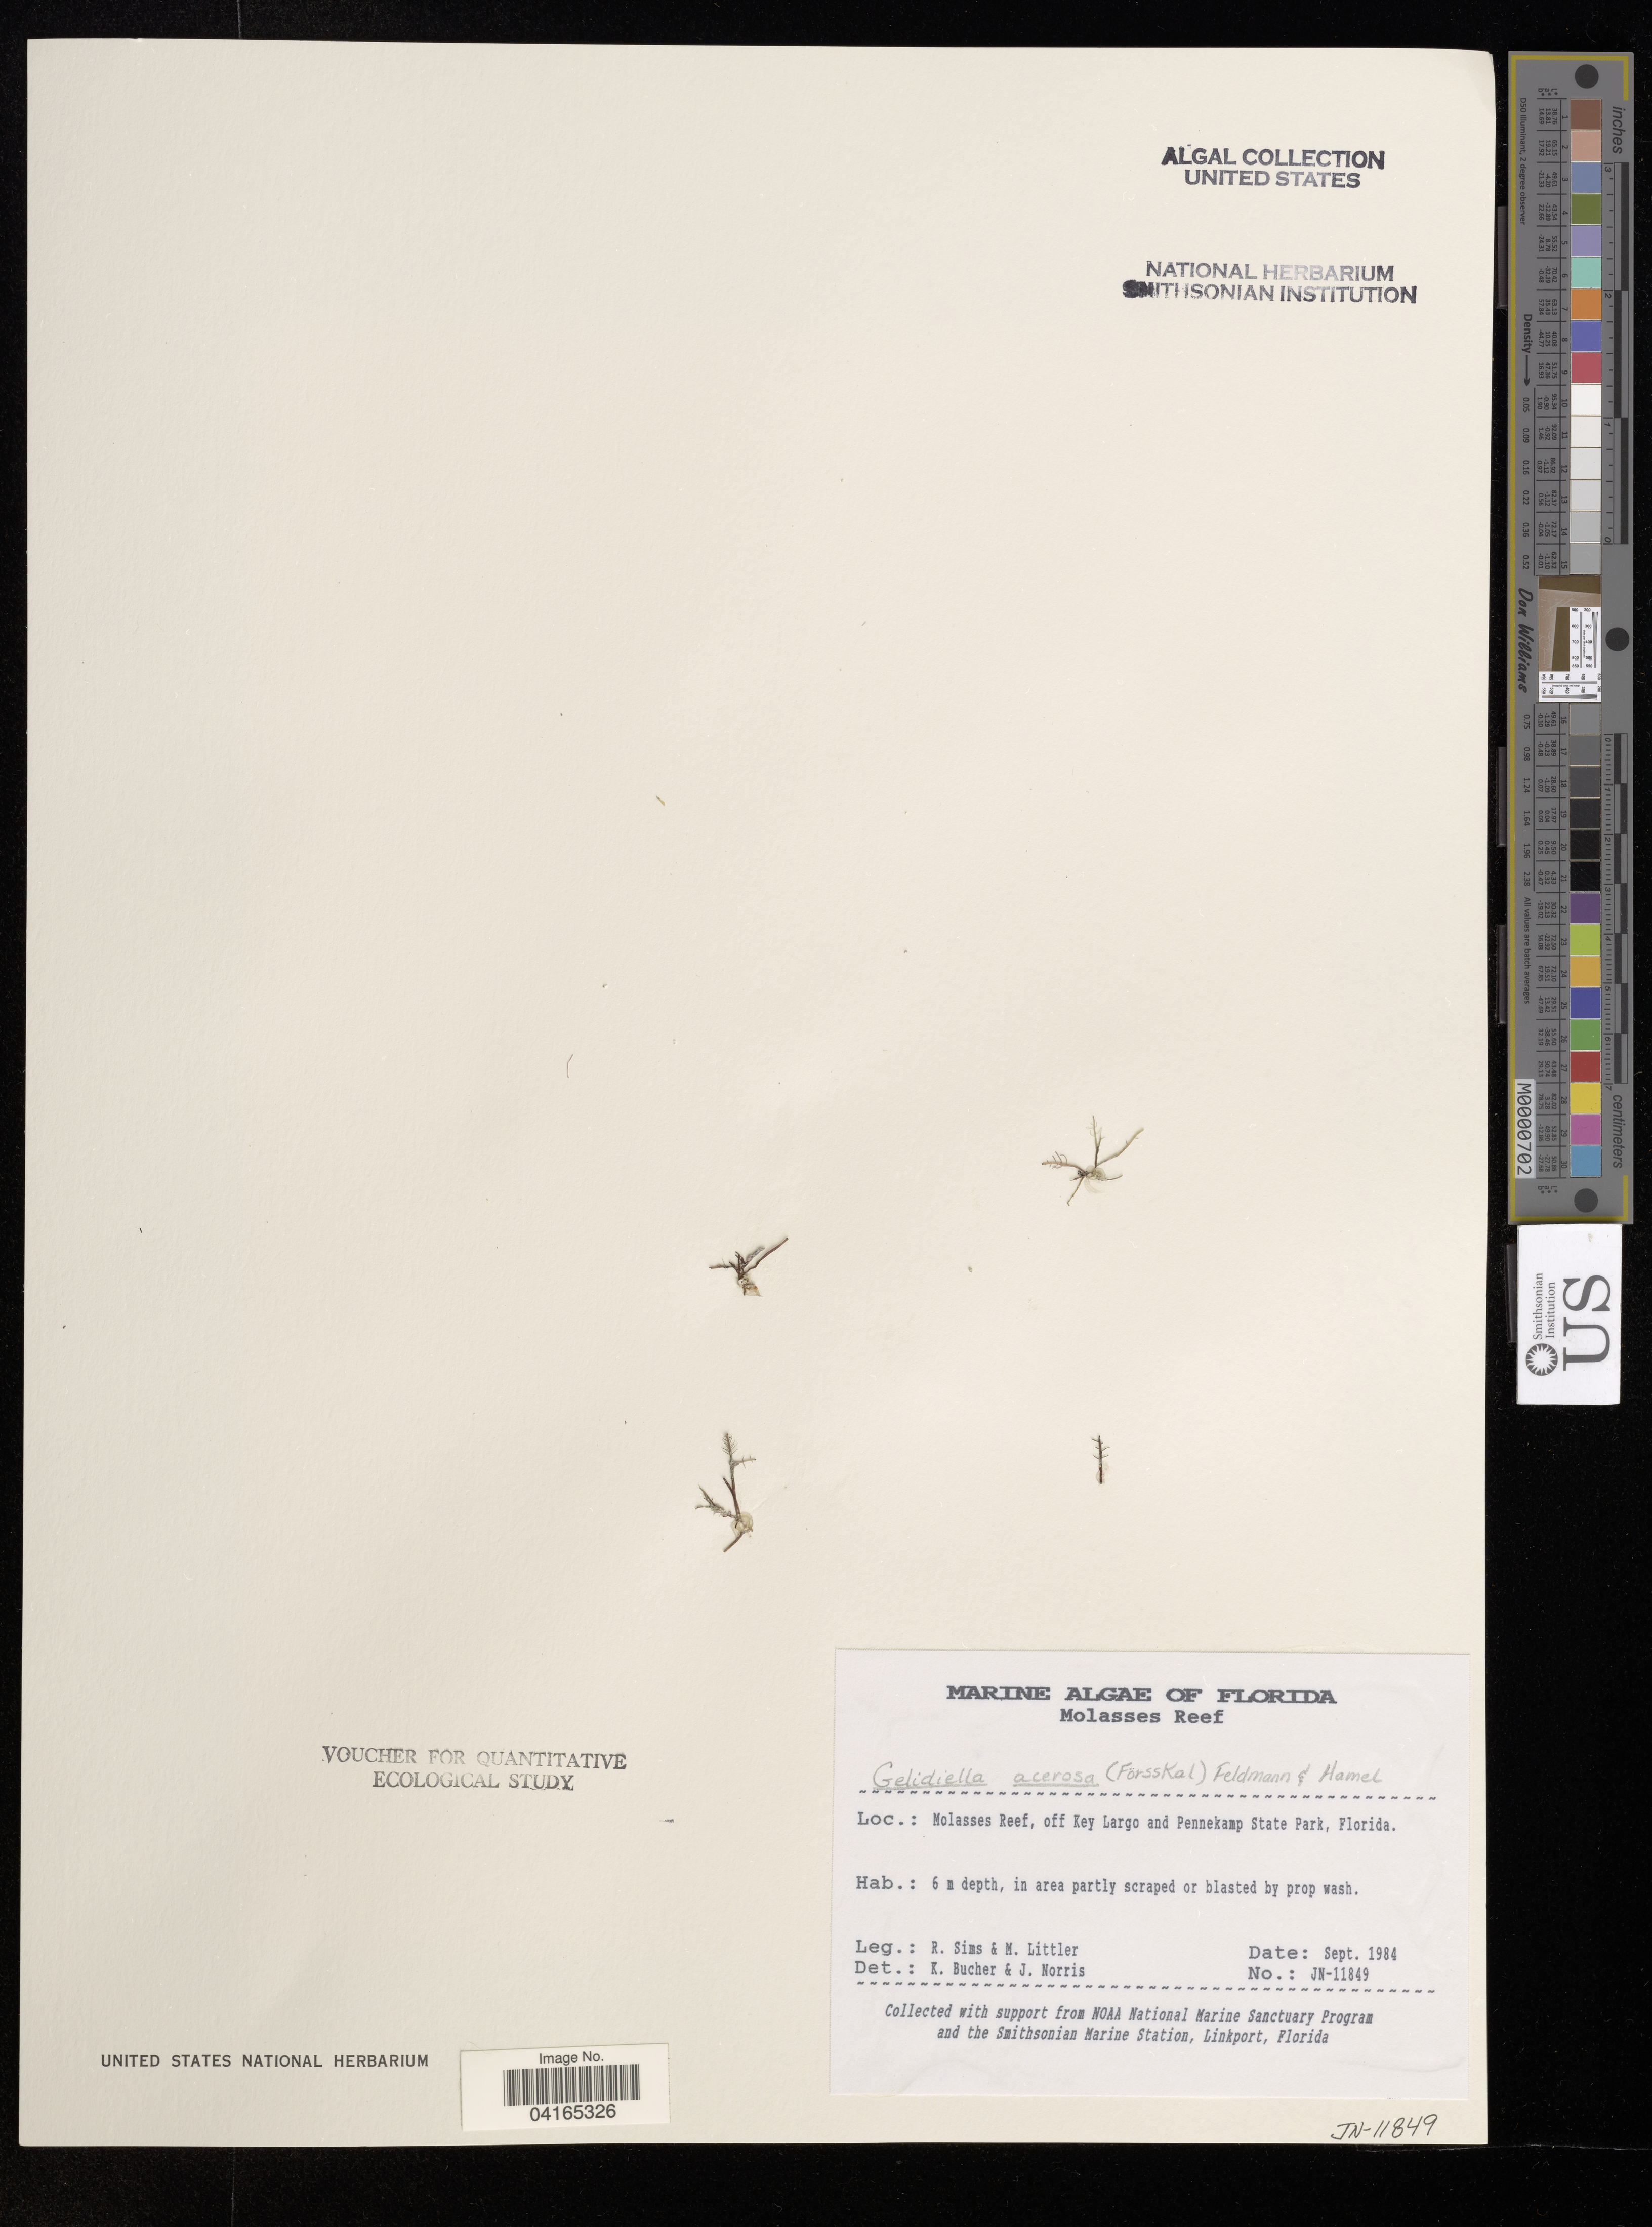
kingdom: Plantae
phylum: Rhodophyta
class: Florideophyceae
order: Gelidiales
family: Gelidiellaceae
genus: Gelidiella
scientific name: Gelidiella acerosa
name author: (Forssk.) Feldmann & G. Hamel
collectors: R. Sims & M. Littler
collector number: JN-11849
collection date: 1984-09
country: United States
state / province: Florida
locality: Molasses Reef, off Key Largo and Pennekamp State Park.